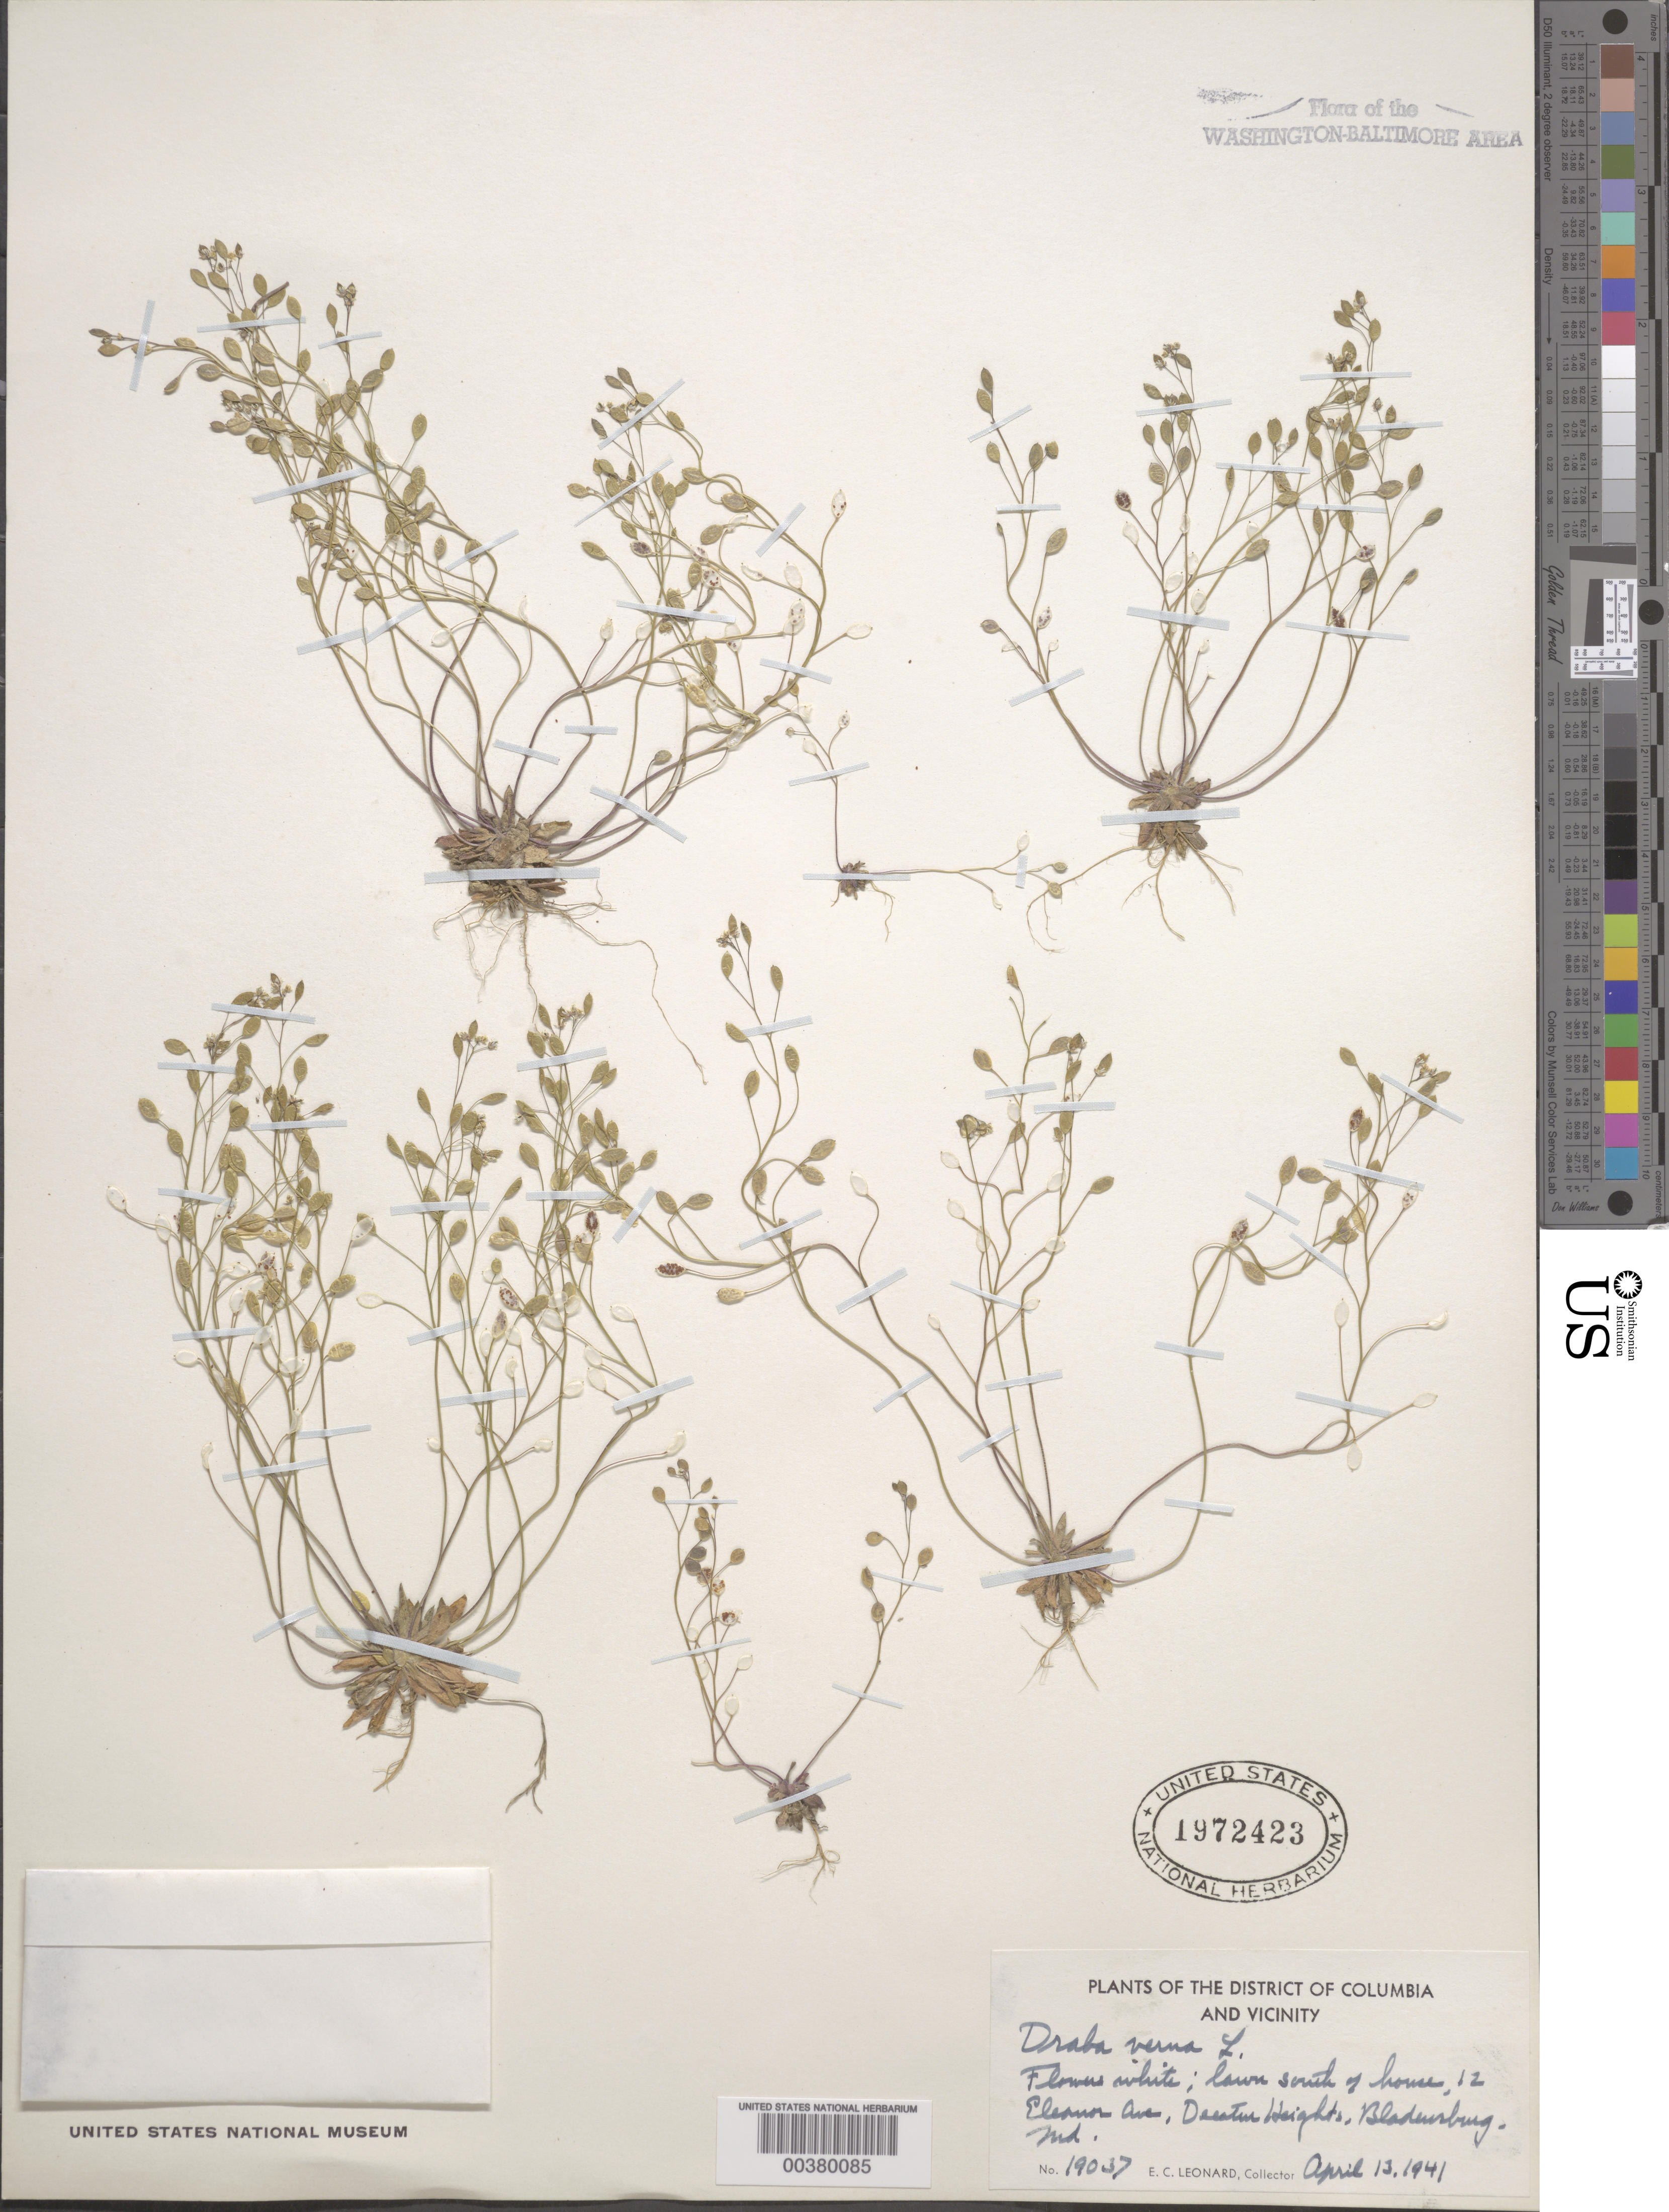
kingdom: Plantae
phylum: Tracheophyta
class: Magnoliopsida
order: Brassicales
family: Brassicaceae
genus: Draba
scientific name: Draba verna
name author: L.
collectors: E. C. Leonard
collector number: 19037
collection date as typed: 13 Apr 1941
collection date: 1941-04-13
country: United States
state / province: Maryland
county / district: Prince George's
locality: Decatur Heights, Bladensburg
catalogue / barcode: US 1972423